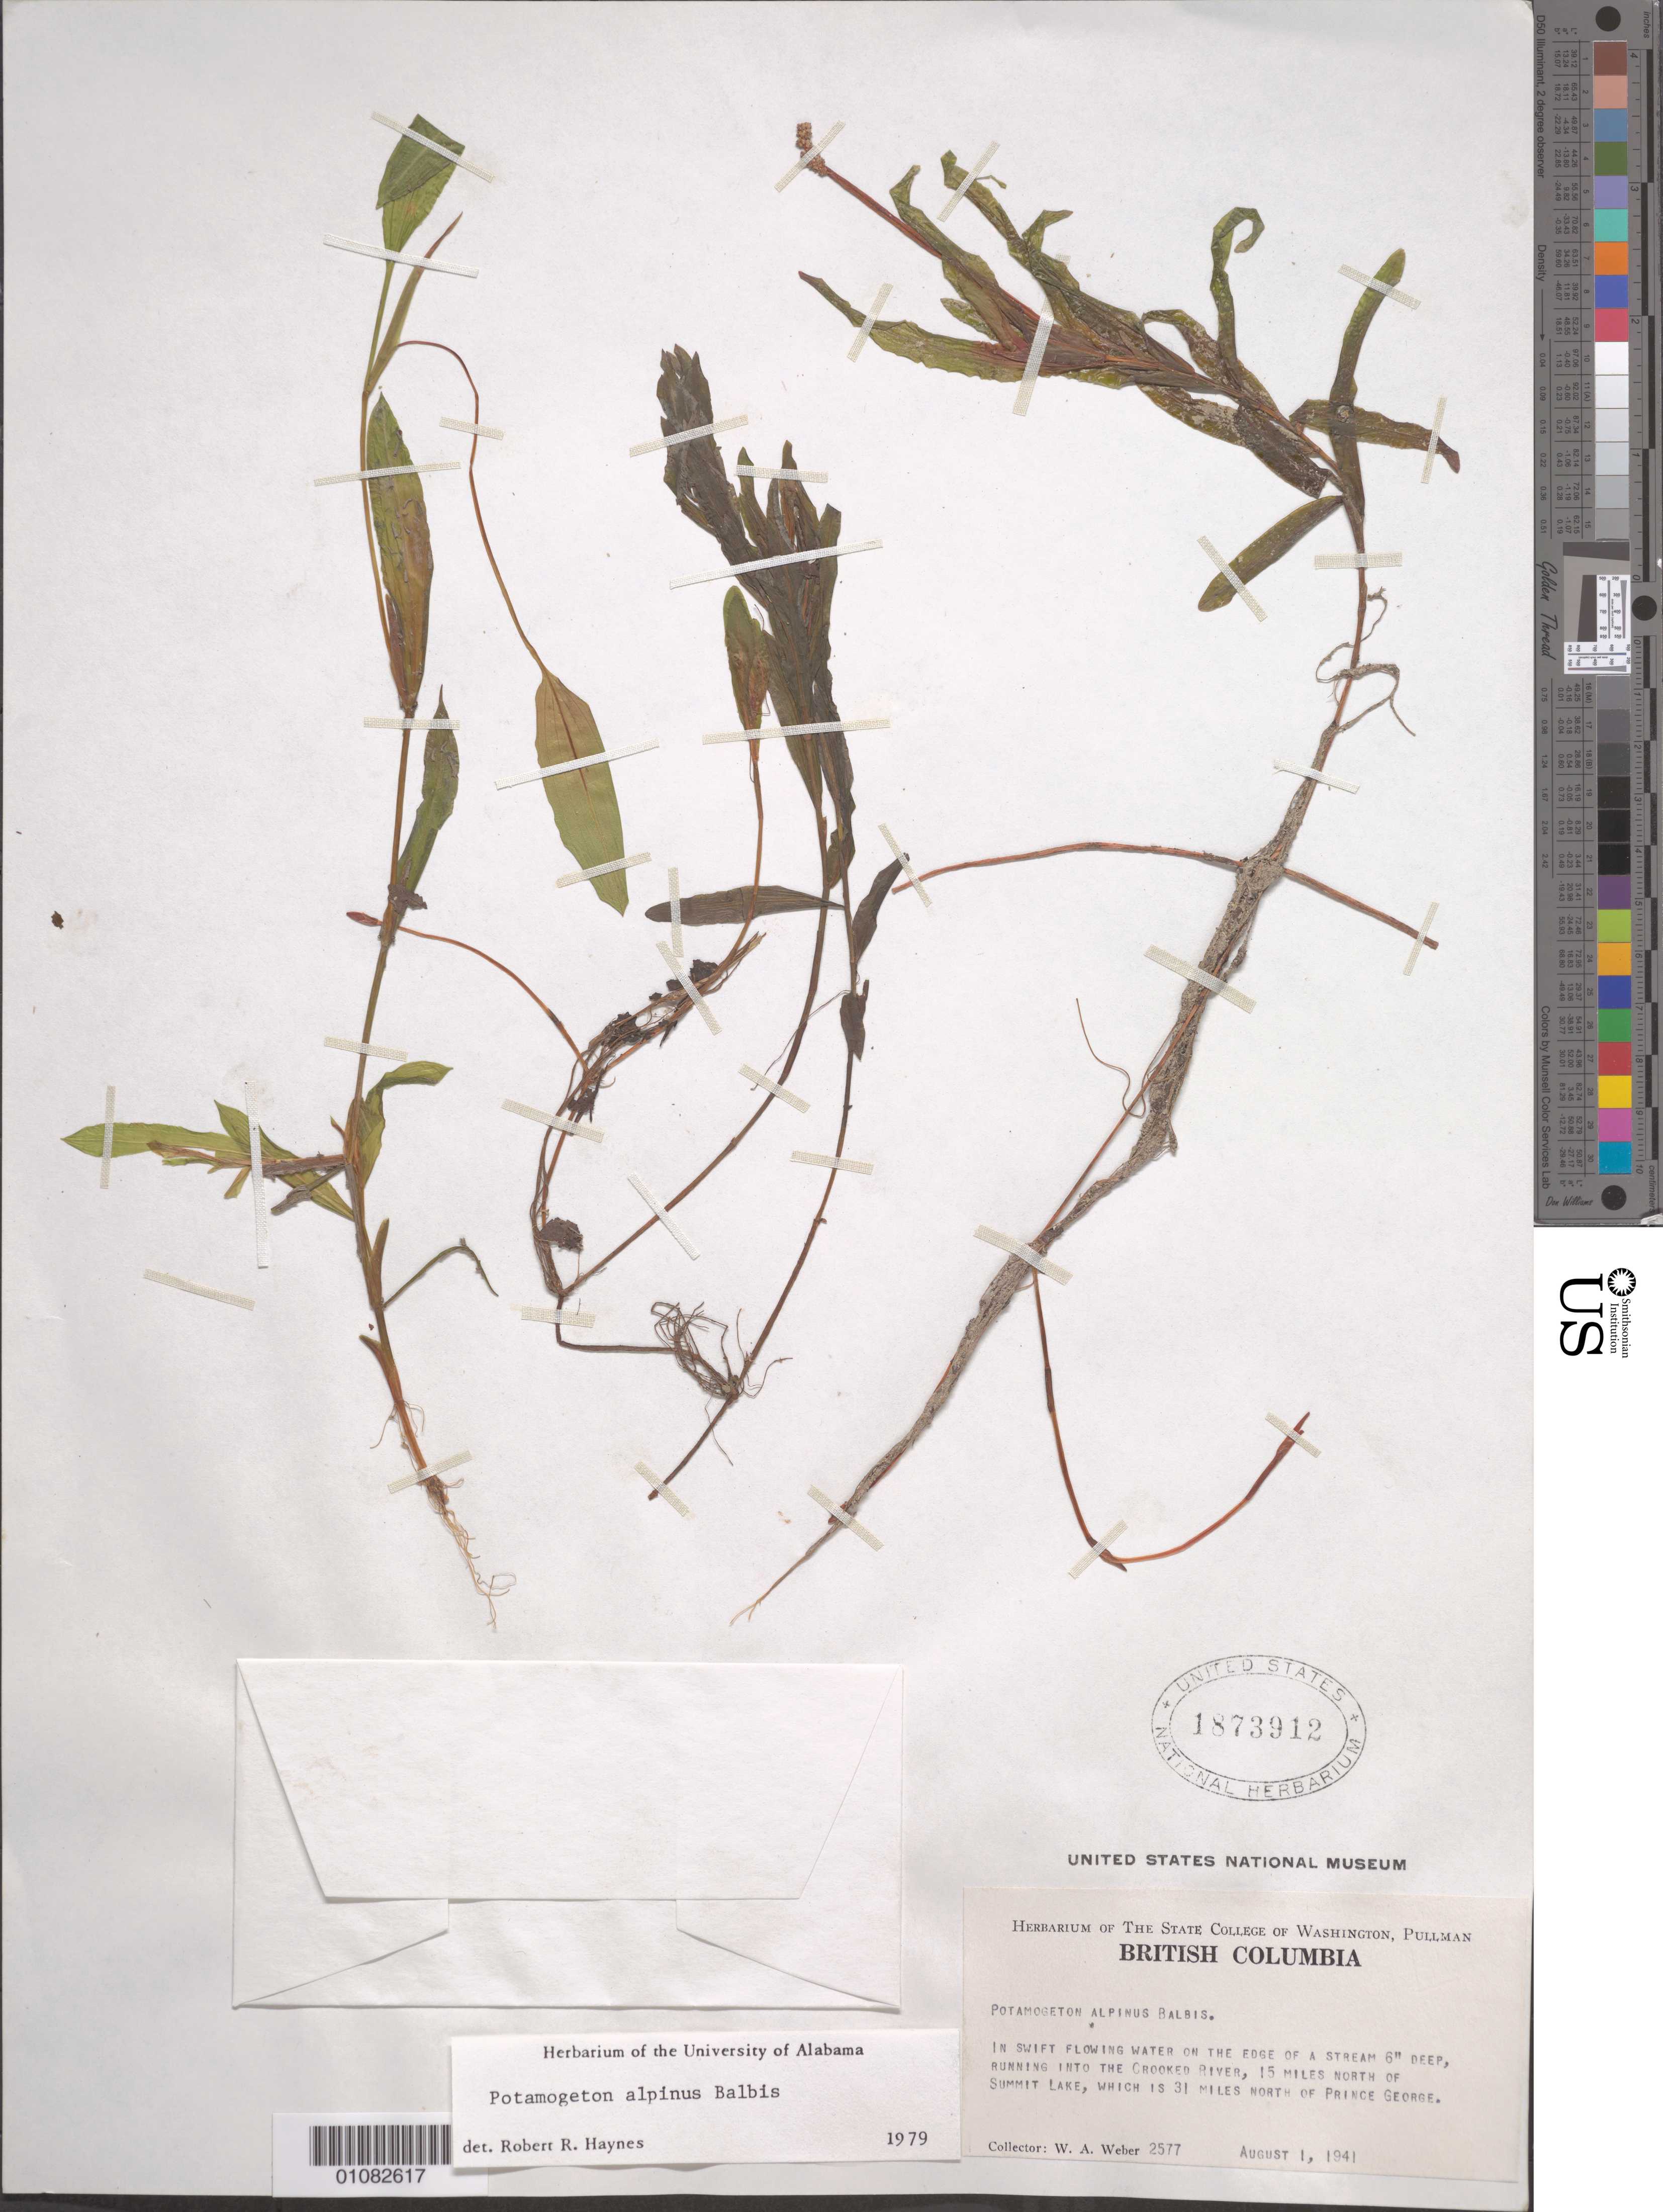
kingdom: Plantae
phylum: Tracheophyta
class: Liliopsida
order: Alismatales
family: Potamogetonaceae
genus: Potamogeton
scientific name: Potamogeton alpinus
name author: Balb.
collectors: W. A. Weber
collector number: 2577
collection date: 1941-08-01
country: Canada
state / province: British Columbia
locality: Stream running into the Crooked River, 15 miles N of Summit Lake, which is 31 miles N of Prince Georges.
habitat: In swift flowing water on the edge of a stream.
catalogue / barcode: US 1873912